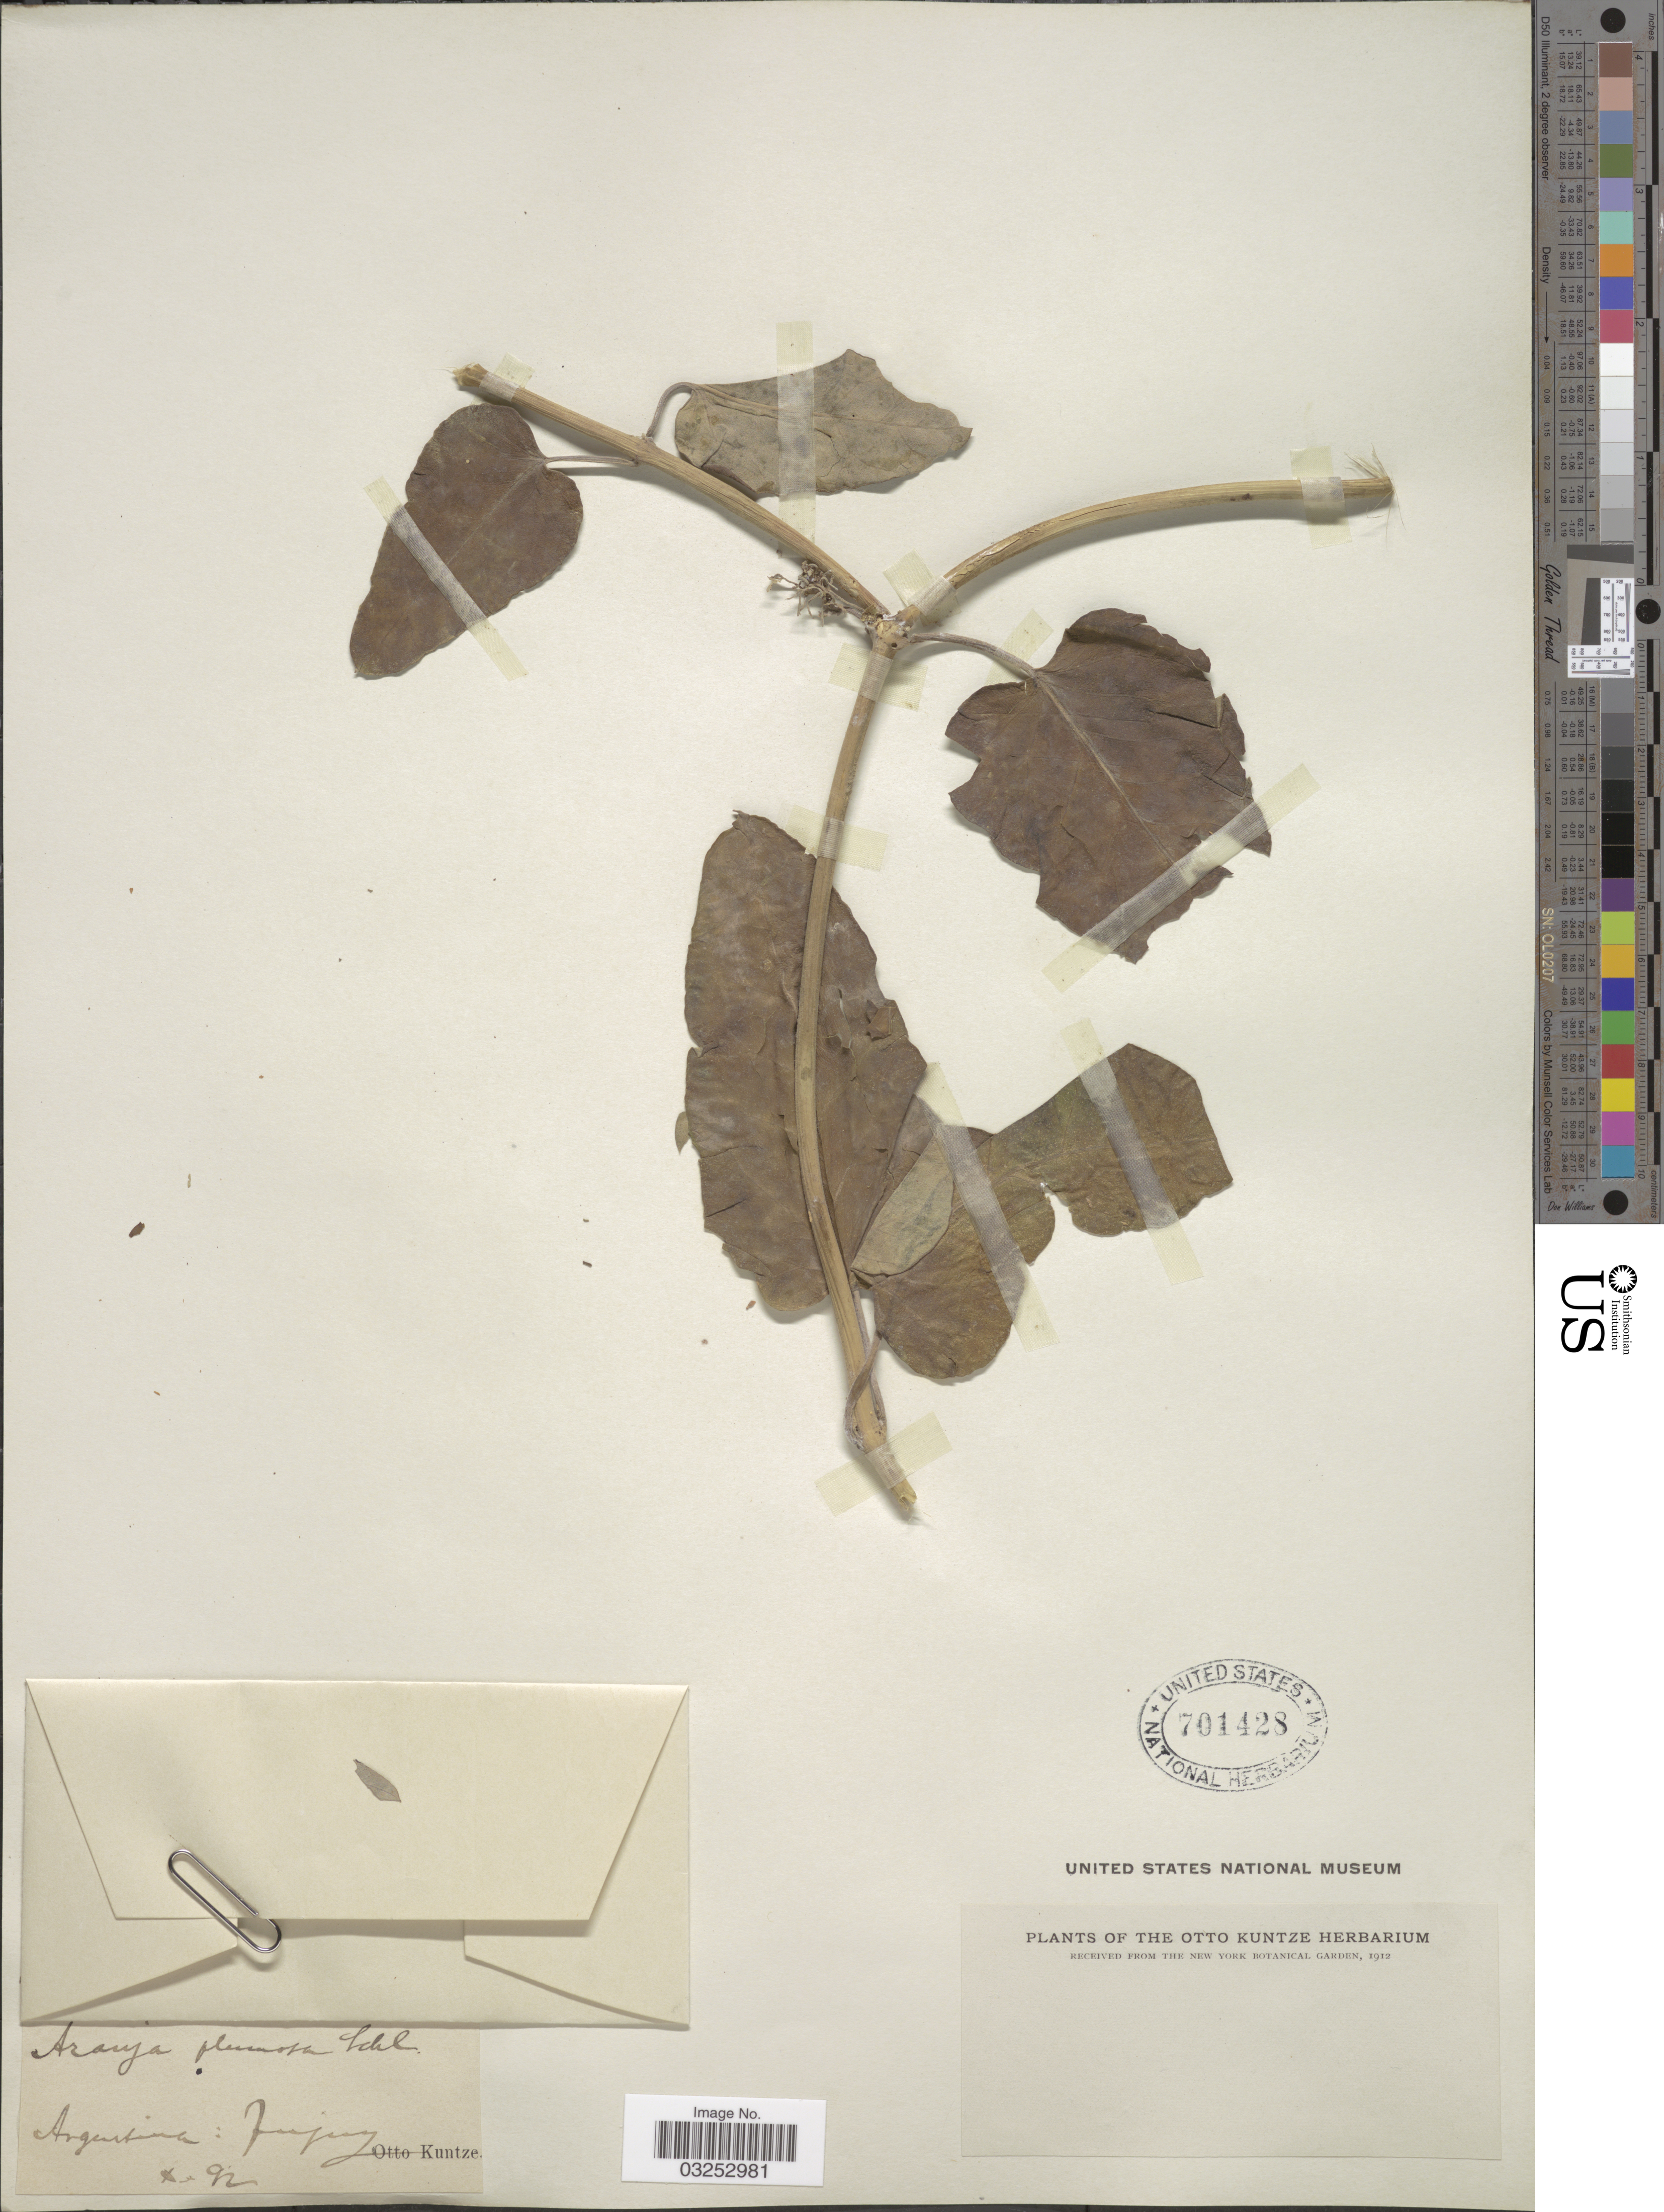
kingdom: Plantae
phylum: Tracheophyta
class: Magnoliopsida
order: Gentianales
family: Apocynaceae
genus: Araujia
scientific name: Araujia plumosa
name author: Schltr.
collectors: C.E.O. Kuntze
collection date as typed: Transcribed d/m/y: /10/92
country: Argentina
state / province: Jujuy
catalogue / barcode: US 701428